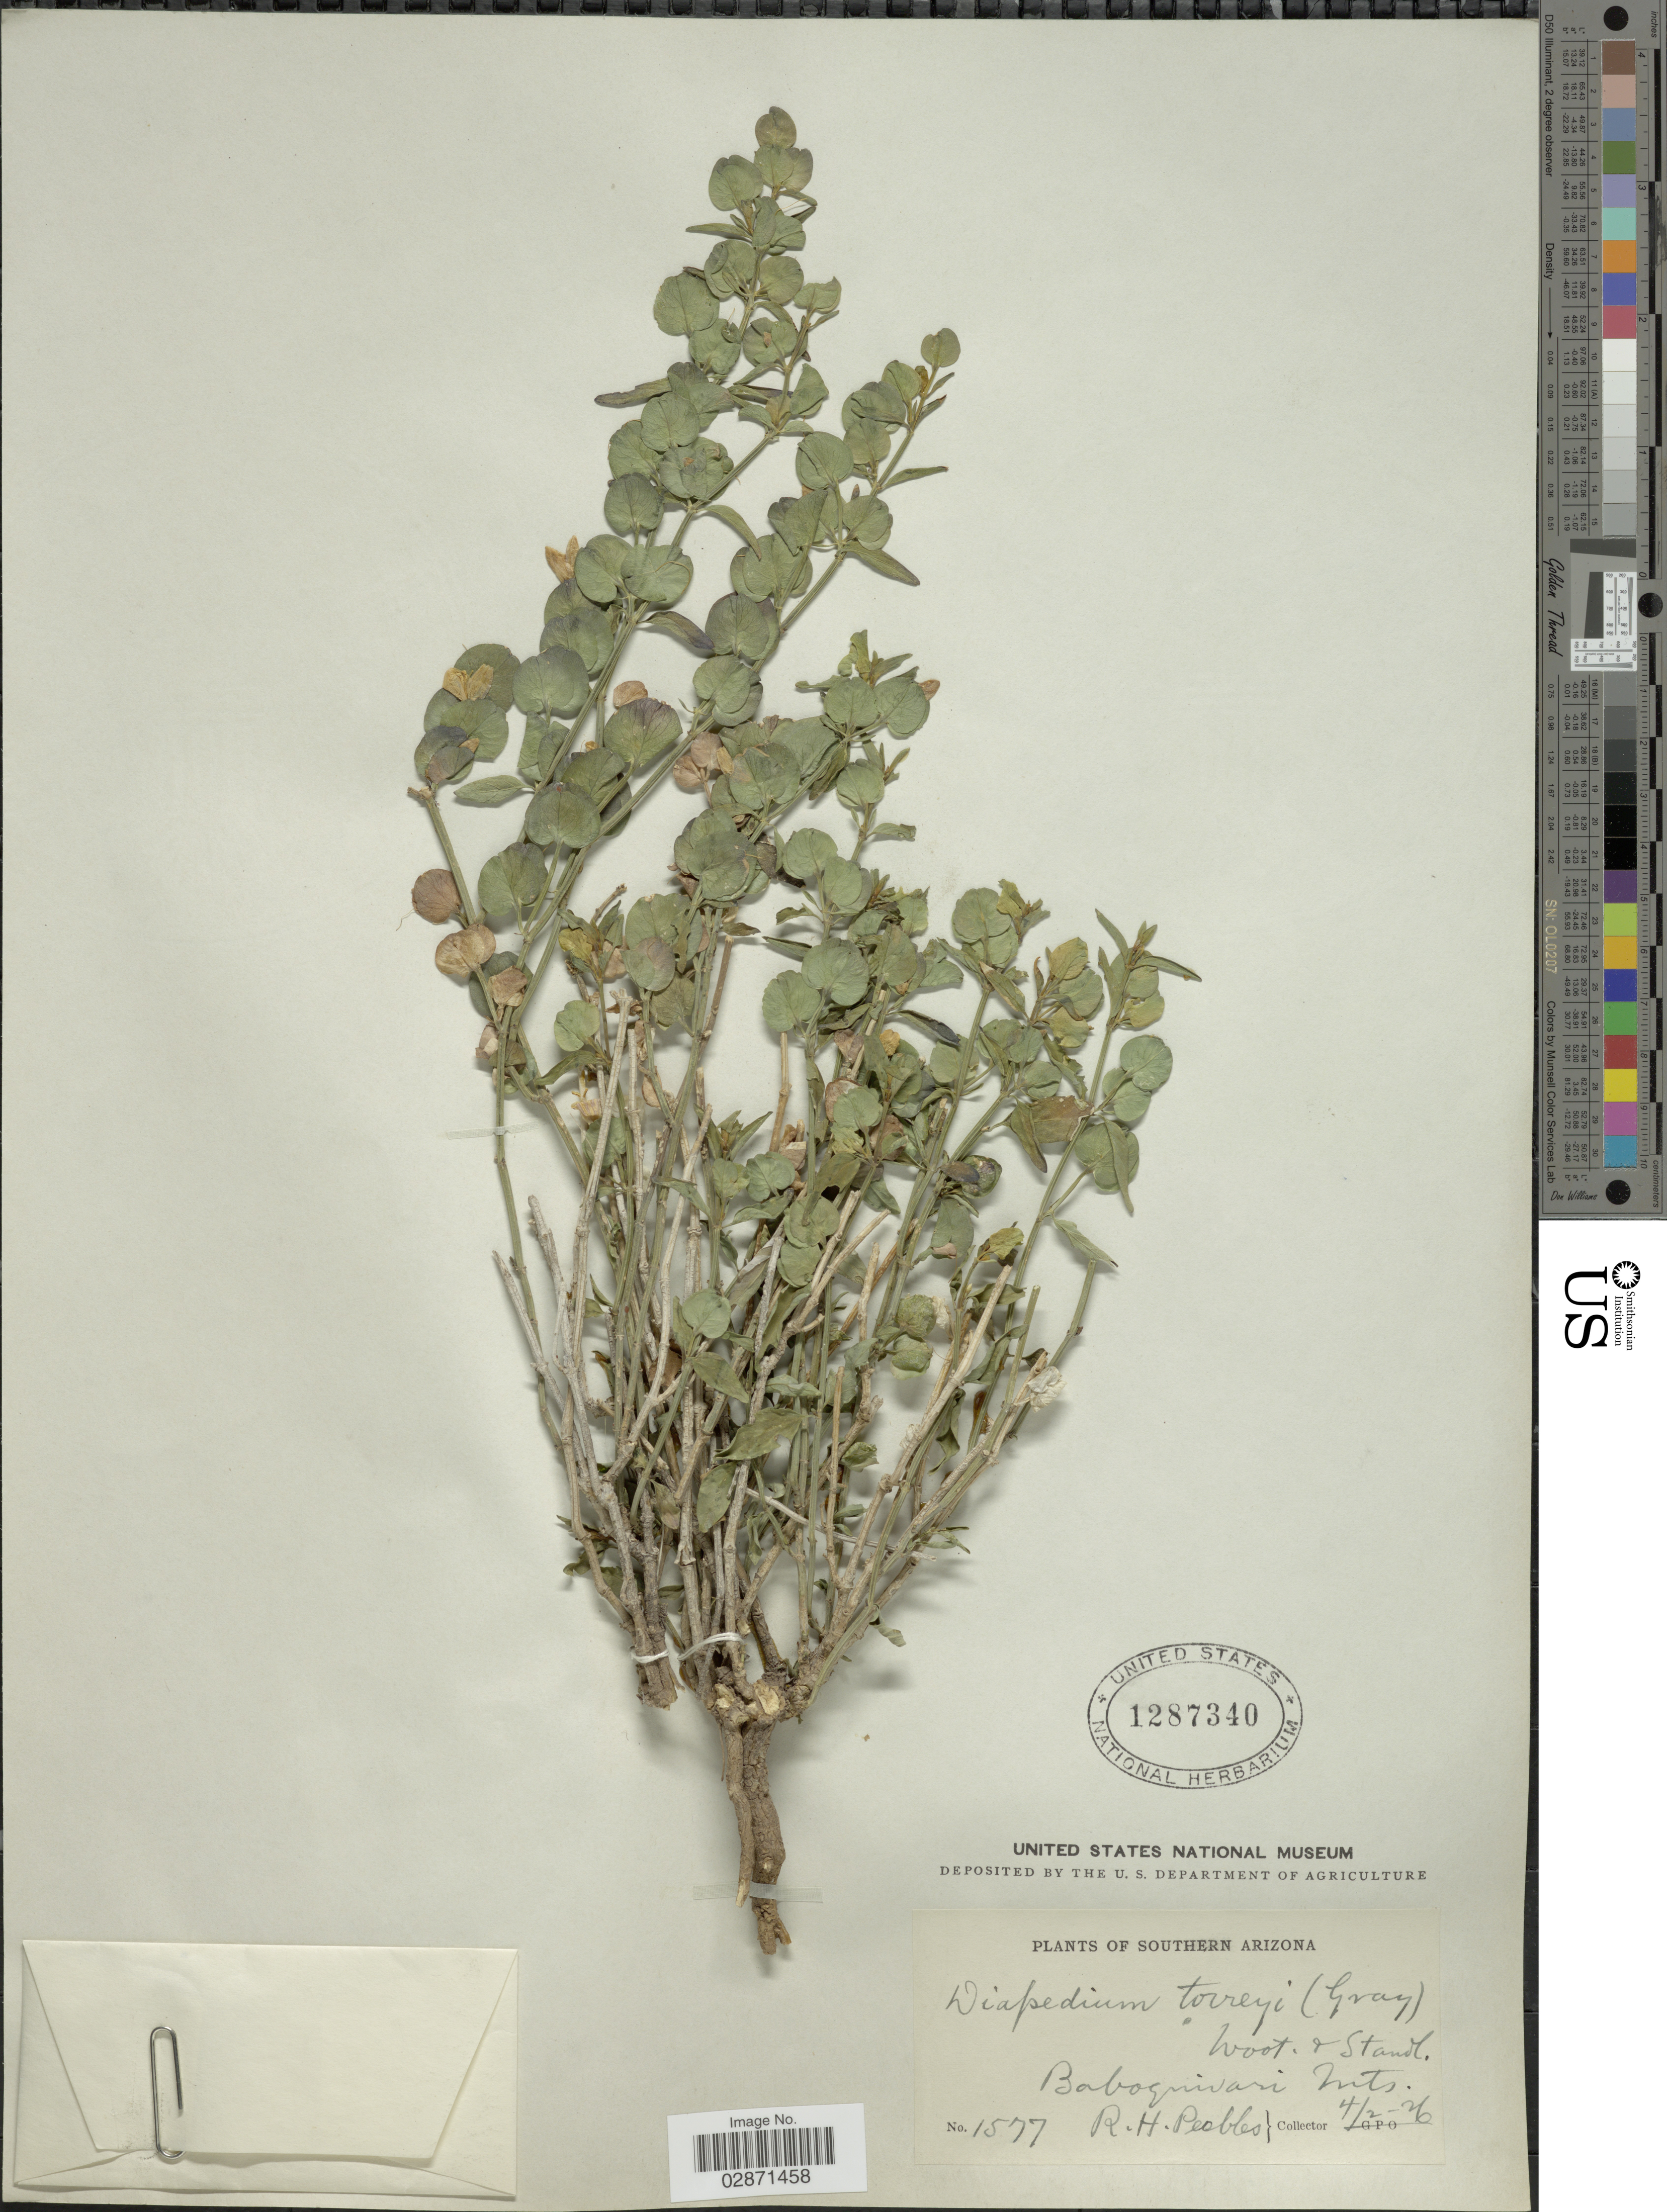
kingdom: Plantae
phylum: Tracheophyta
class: Magnoliopsida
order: Lamiales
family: Acanthaceae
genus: Dicliptera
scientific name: Dicliptera resupinata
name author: (Vahl) Juss.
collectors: R. H. Peebles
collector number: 1577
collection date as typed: Transcribed d/m/y: 2/4/26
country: United States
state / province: Arizona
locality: Southern Arizona. Baboquivari Mts.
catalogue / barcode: US 1287340